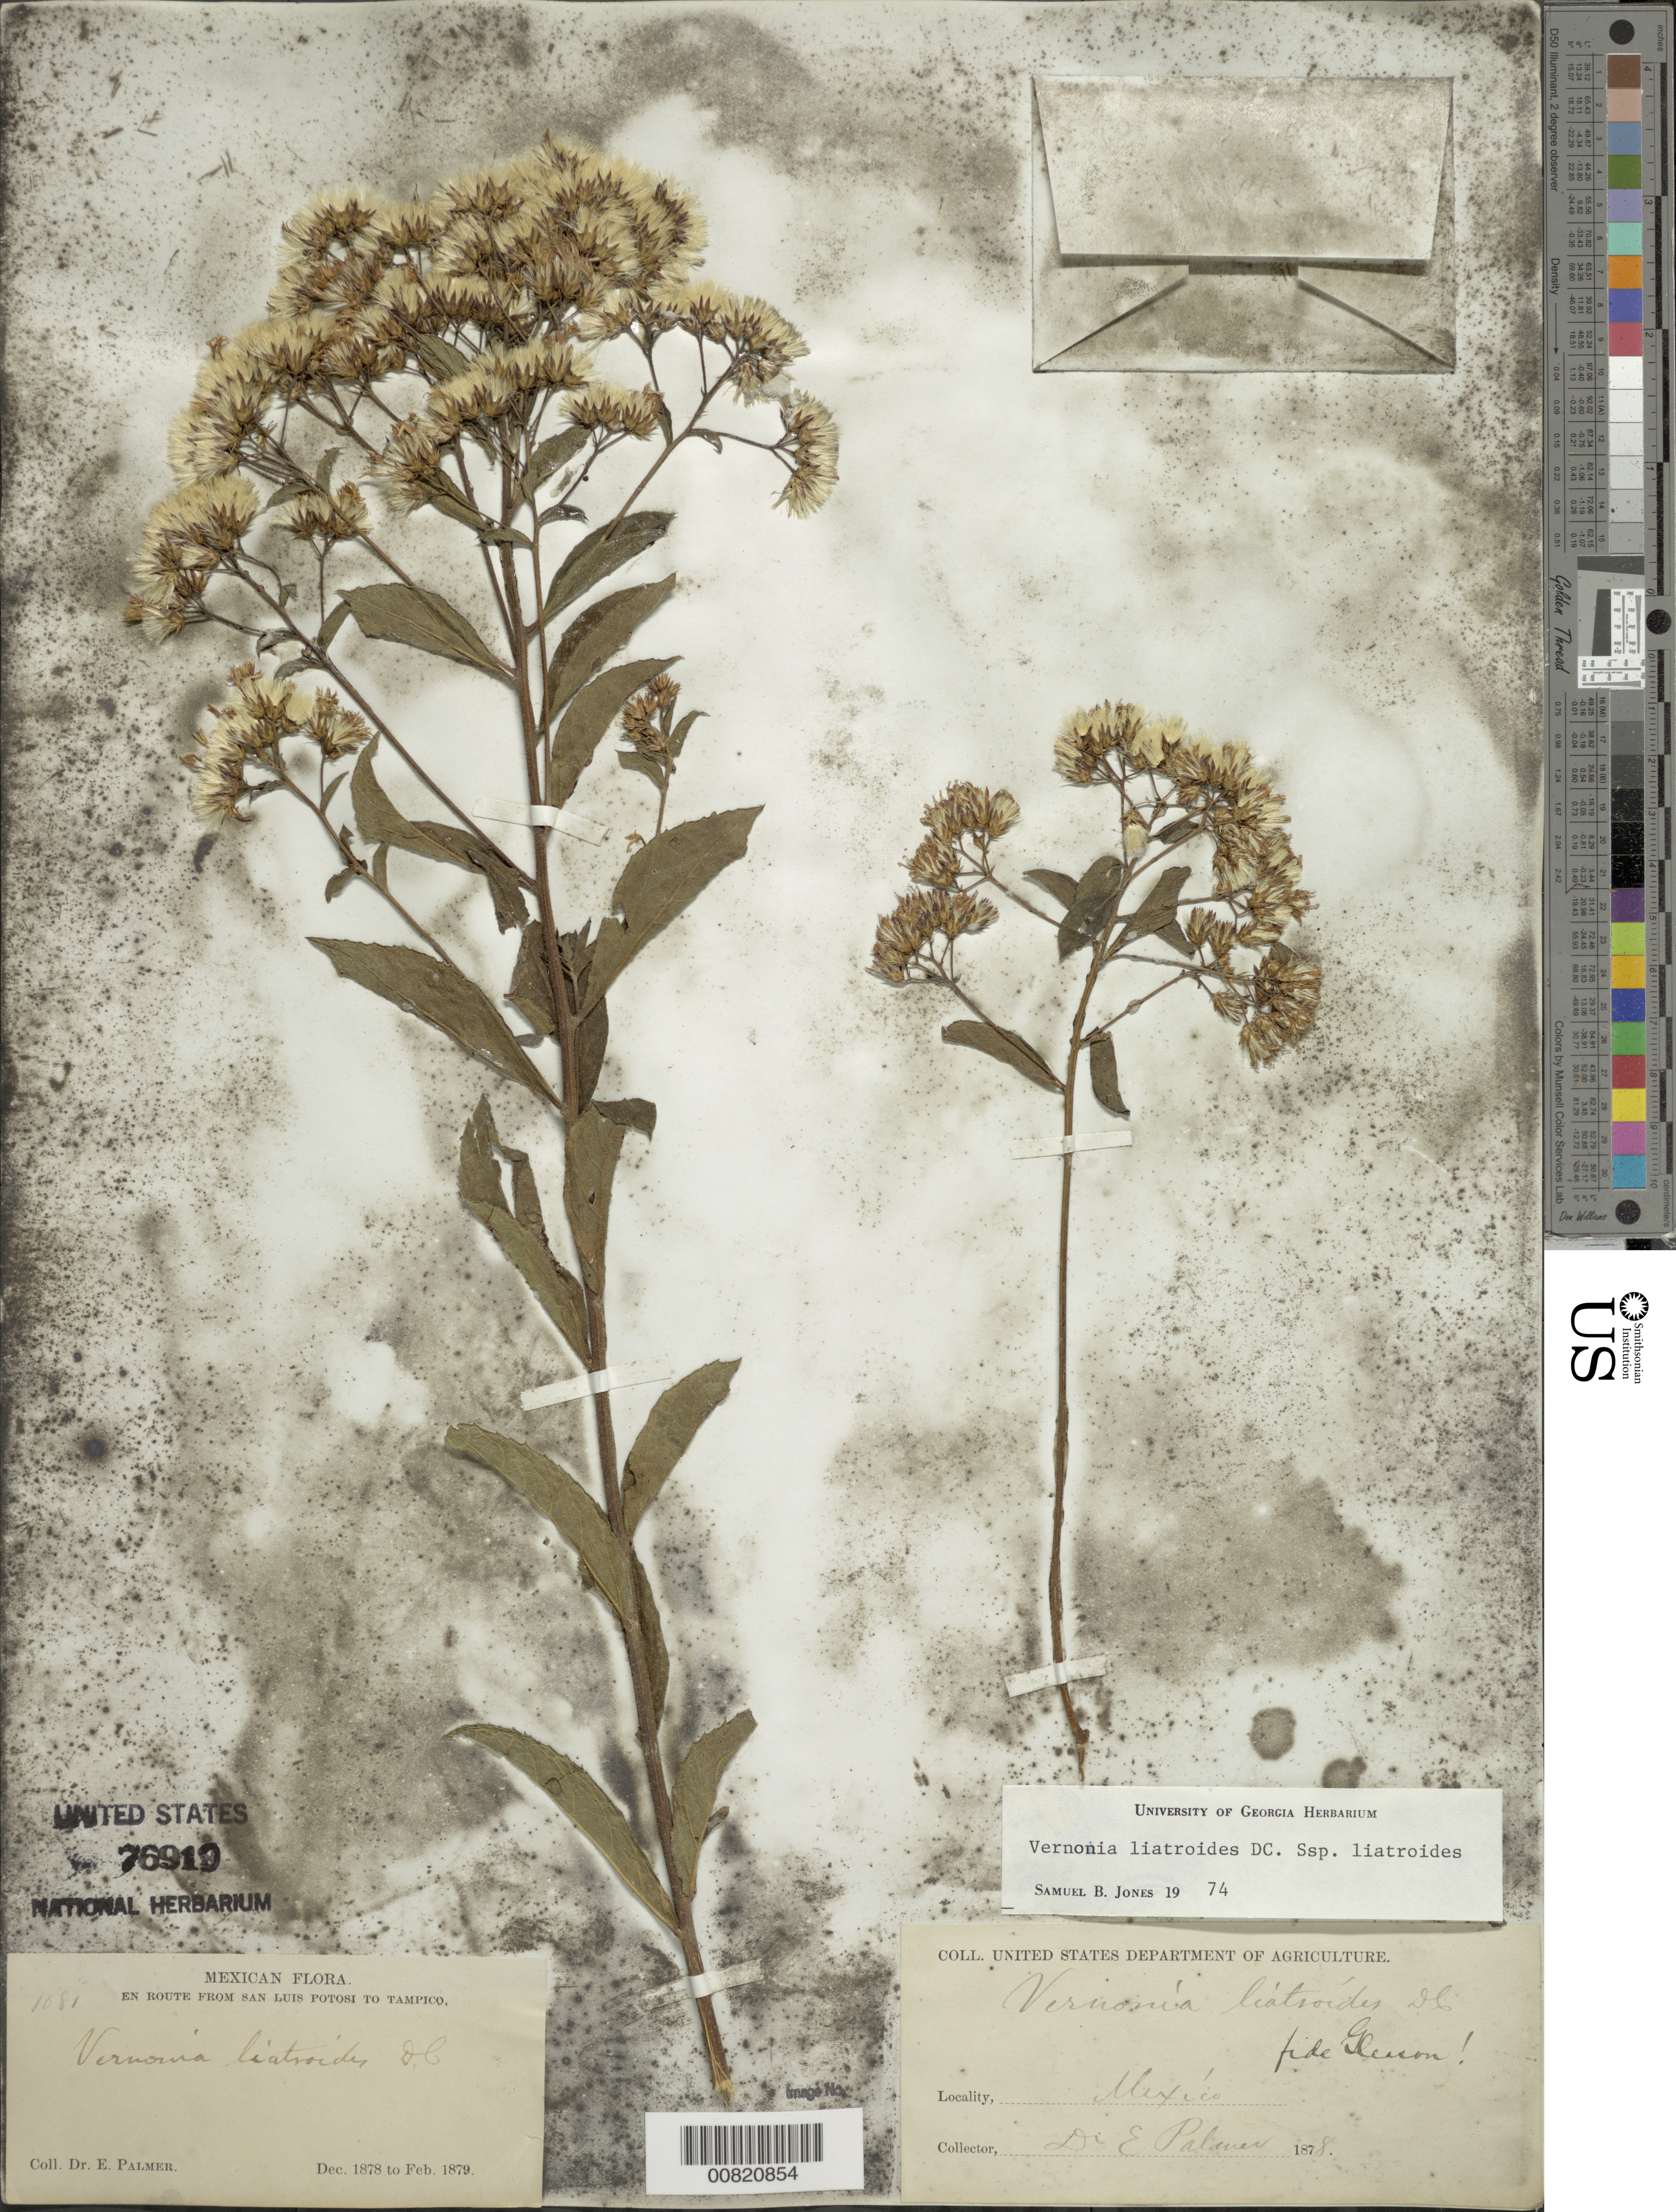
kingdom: Plantae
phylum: Tracheophyta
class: Magnoliopsida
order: Asterales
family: Asteraceae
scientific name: Vickianthus liatroides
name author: (DC.) H. Rob.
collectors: E. Palmer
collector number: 1081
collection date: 1878-12/1879-02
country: Mexico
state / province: San Luis Potosí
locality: En route from San Luis Potosi to Tampico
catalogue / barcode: US 76919